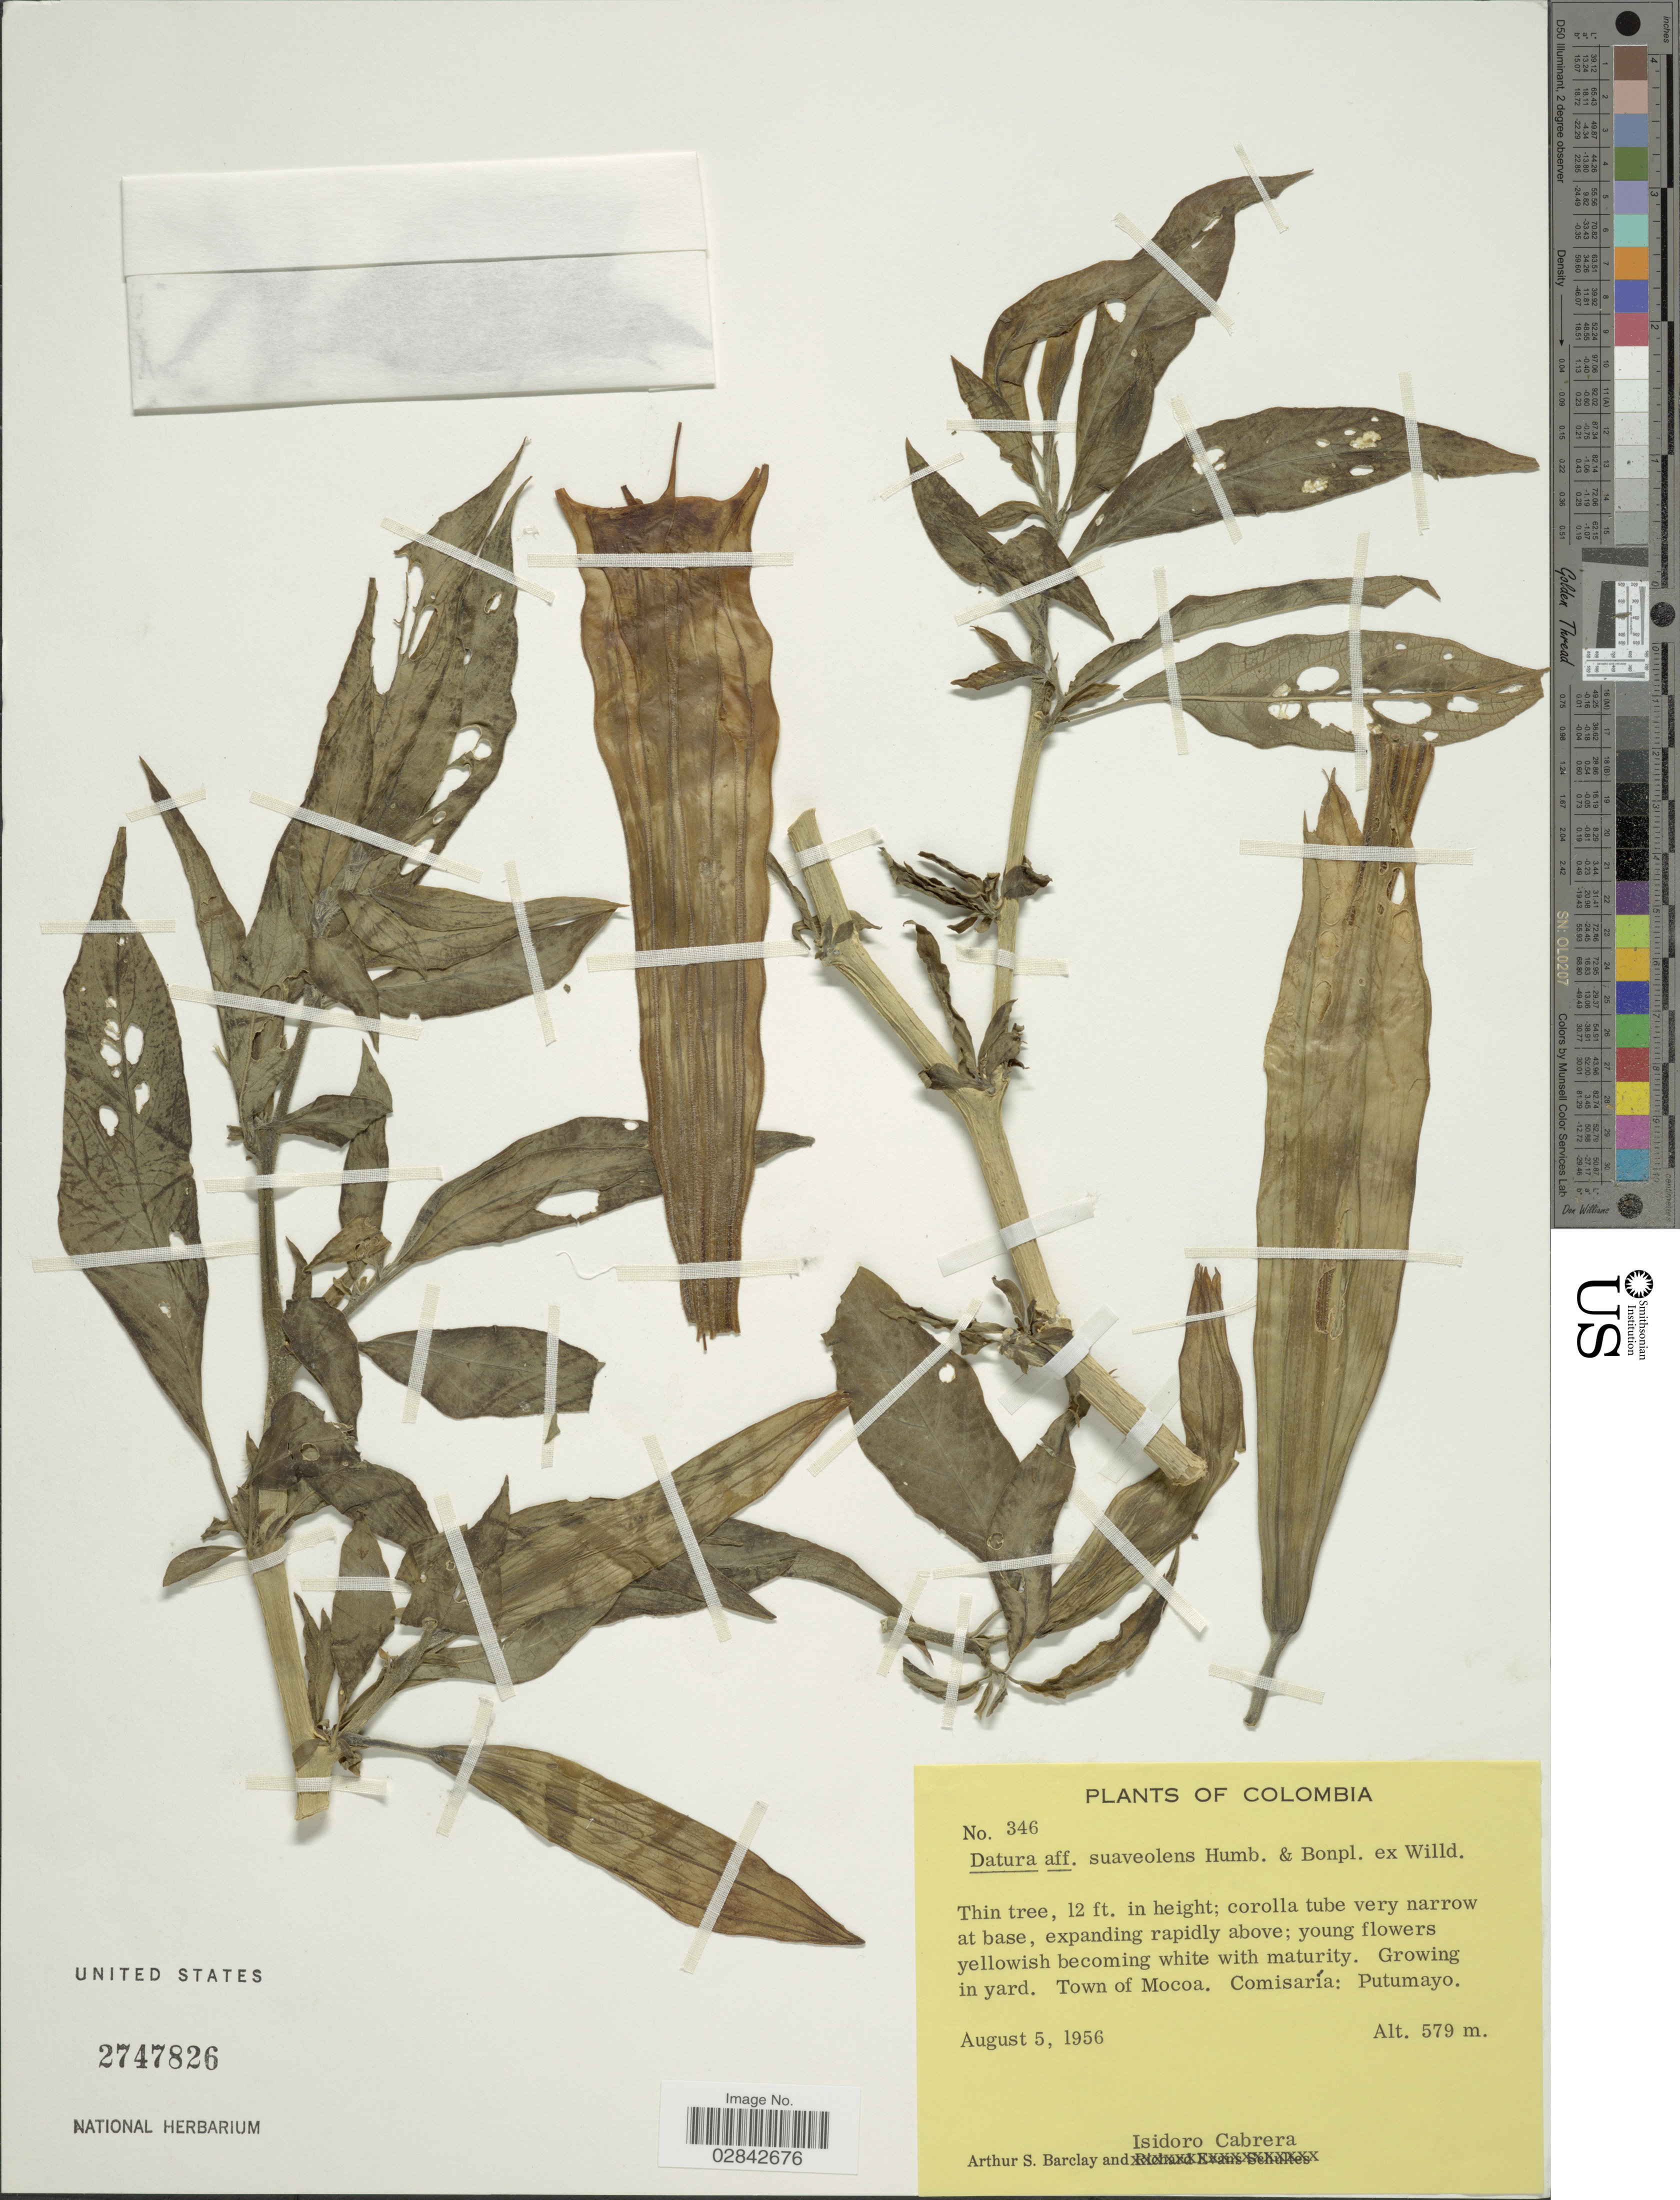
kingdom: Plantae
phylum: Tracheophyta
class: Magnoliopsida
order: Solanales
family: Solanaceae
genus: Brugmansia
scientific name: Brugmansia suaveolens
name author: (Humb. & Bonpl. ex Willd.) Brecht. & J. Presl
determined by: (US) Smithsonian Institution - National Museum of Natural History - Department of Botany (UNITED STATES)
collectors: A. S. Barclay & I. Cabrera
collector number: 346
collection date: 1956-08-05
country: Colombia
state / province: Putumayo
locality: Town of Mocoa. Comisaría: Putumayo.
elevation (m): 579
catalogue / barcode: US 2747826